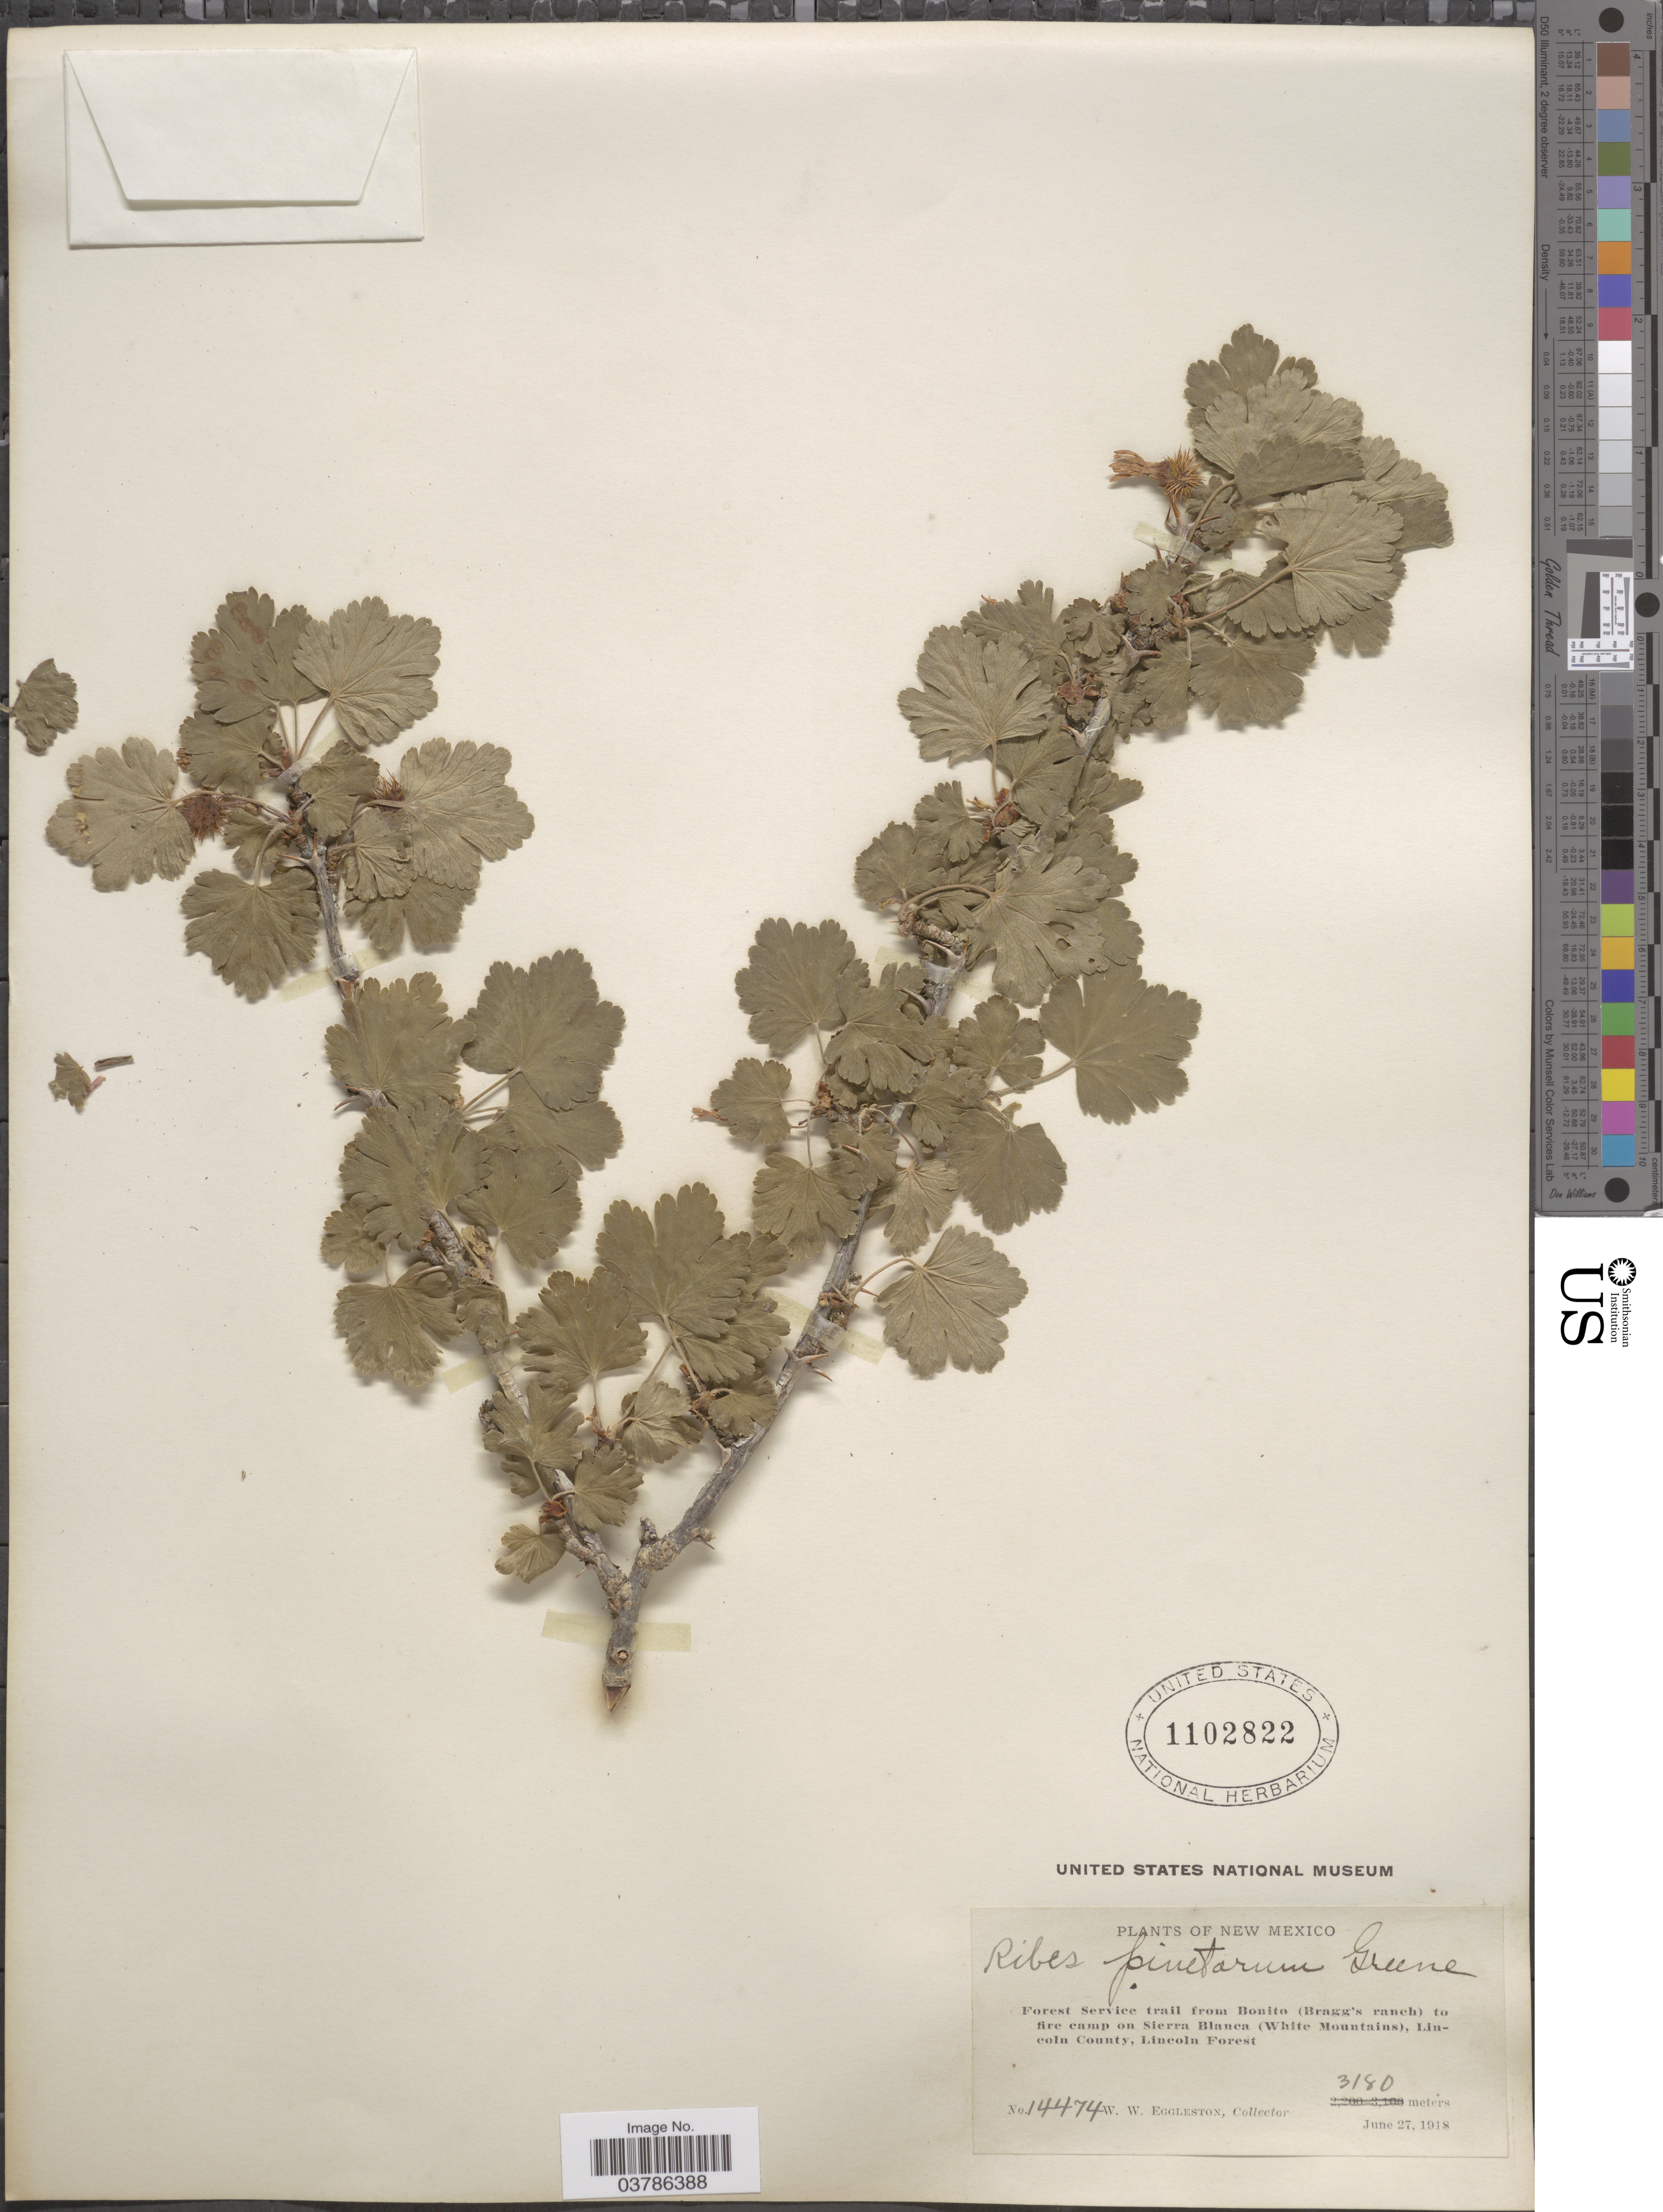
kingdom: Plantae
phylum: Tracheophyta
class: Magnoliopsida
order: Saxifragales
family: Grossulariaceae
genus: Ribes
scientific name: Ribes pinetorum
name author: Greene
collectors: W. W. Eggleston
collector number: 14474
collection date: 1918-06-27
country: United States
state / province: New Mexico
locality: Forest Service trail from Bonito (Bragg's ranch) to fire camp on Sierra Blanca (White Mountains), Lincoln County, Lincoln Forest.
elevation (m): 3180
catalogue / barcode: US 1102822